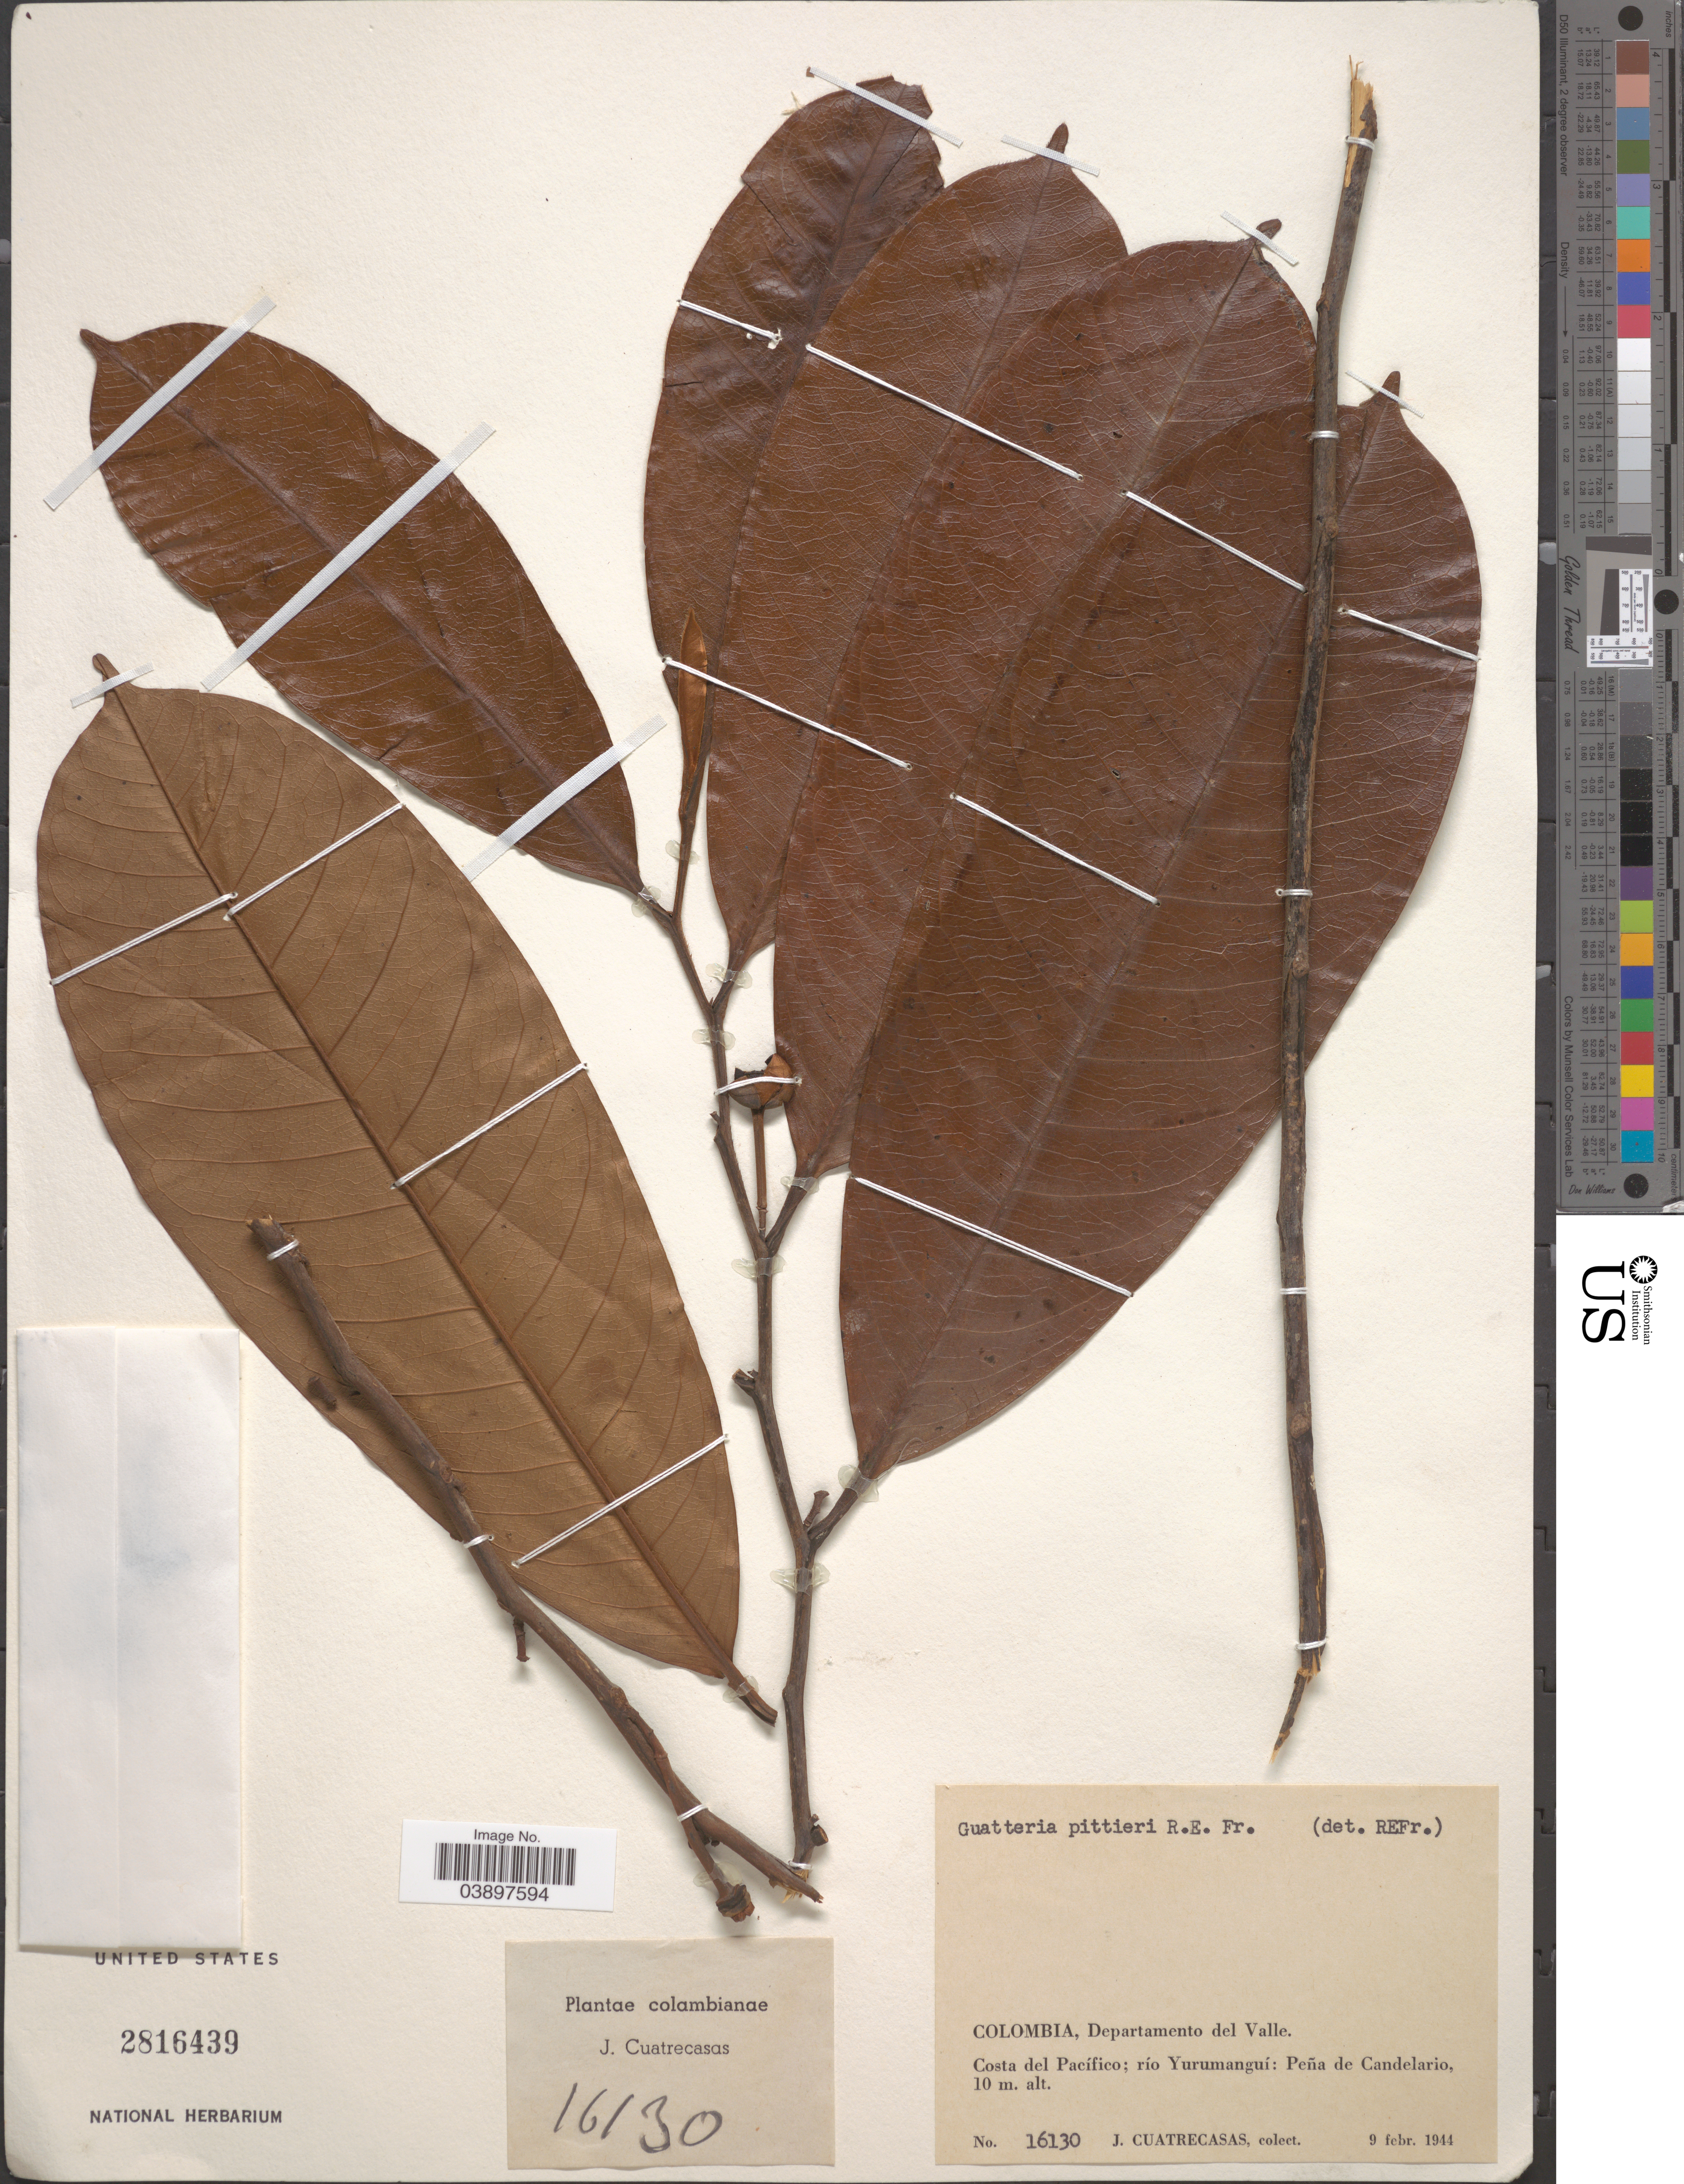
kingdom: Plantae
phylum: Tracheophyta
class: Magnoliopsida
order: Magnoliales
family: Annonaceae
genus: Guatteria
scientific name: Guatteria pittieri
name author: R.E. Fr.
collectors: J. Cuatrecasas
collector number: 16130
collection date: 1944-02-09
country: Colombia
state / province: Valle del Cauca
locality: Departamento del Valle. Costa del Pacífico; río Yurumanguí: Peña de Candelario.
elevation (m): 10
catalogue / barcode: US 2816439